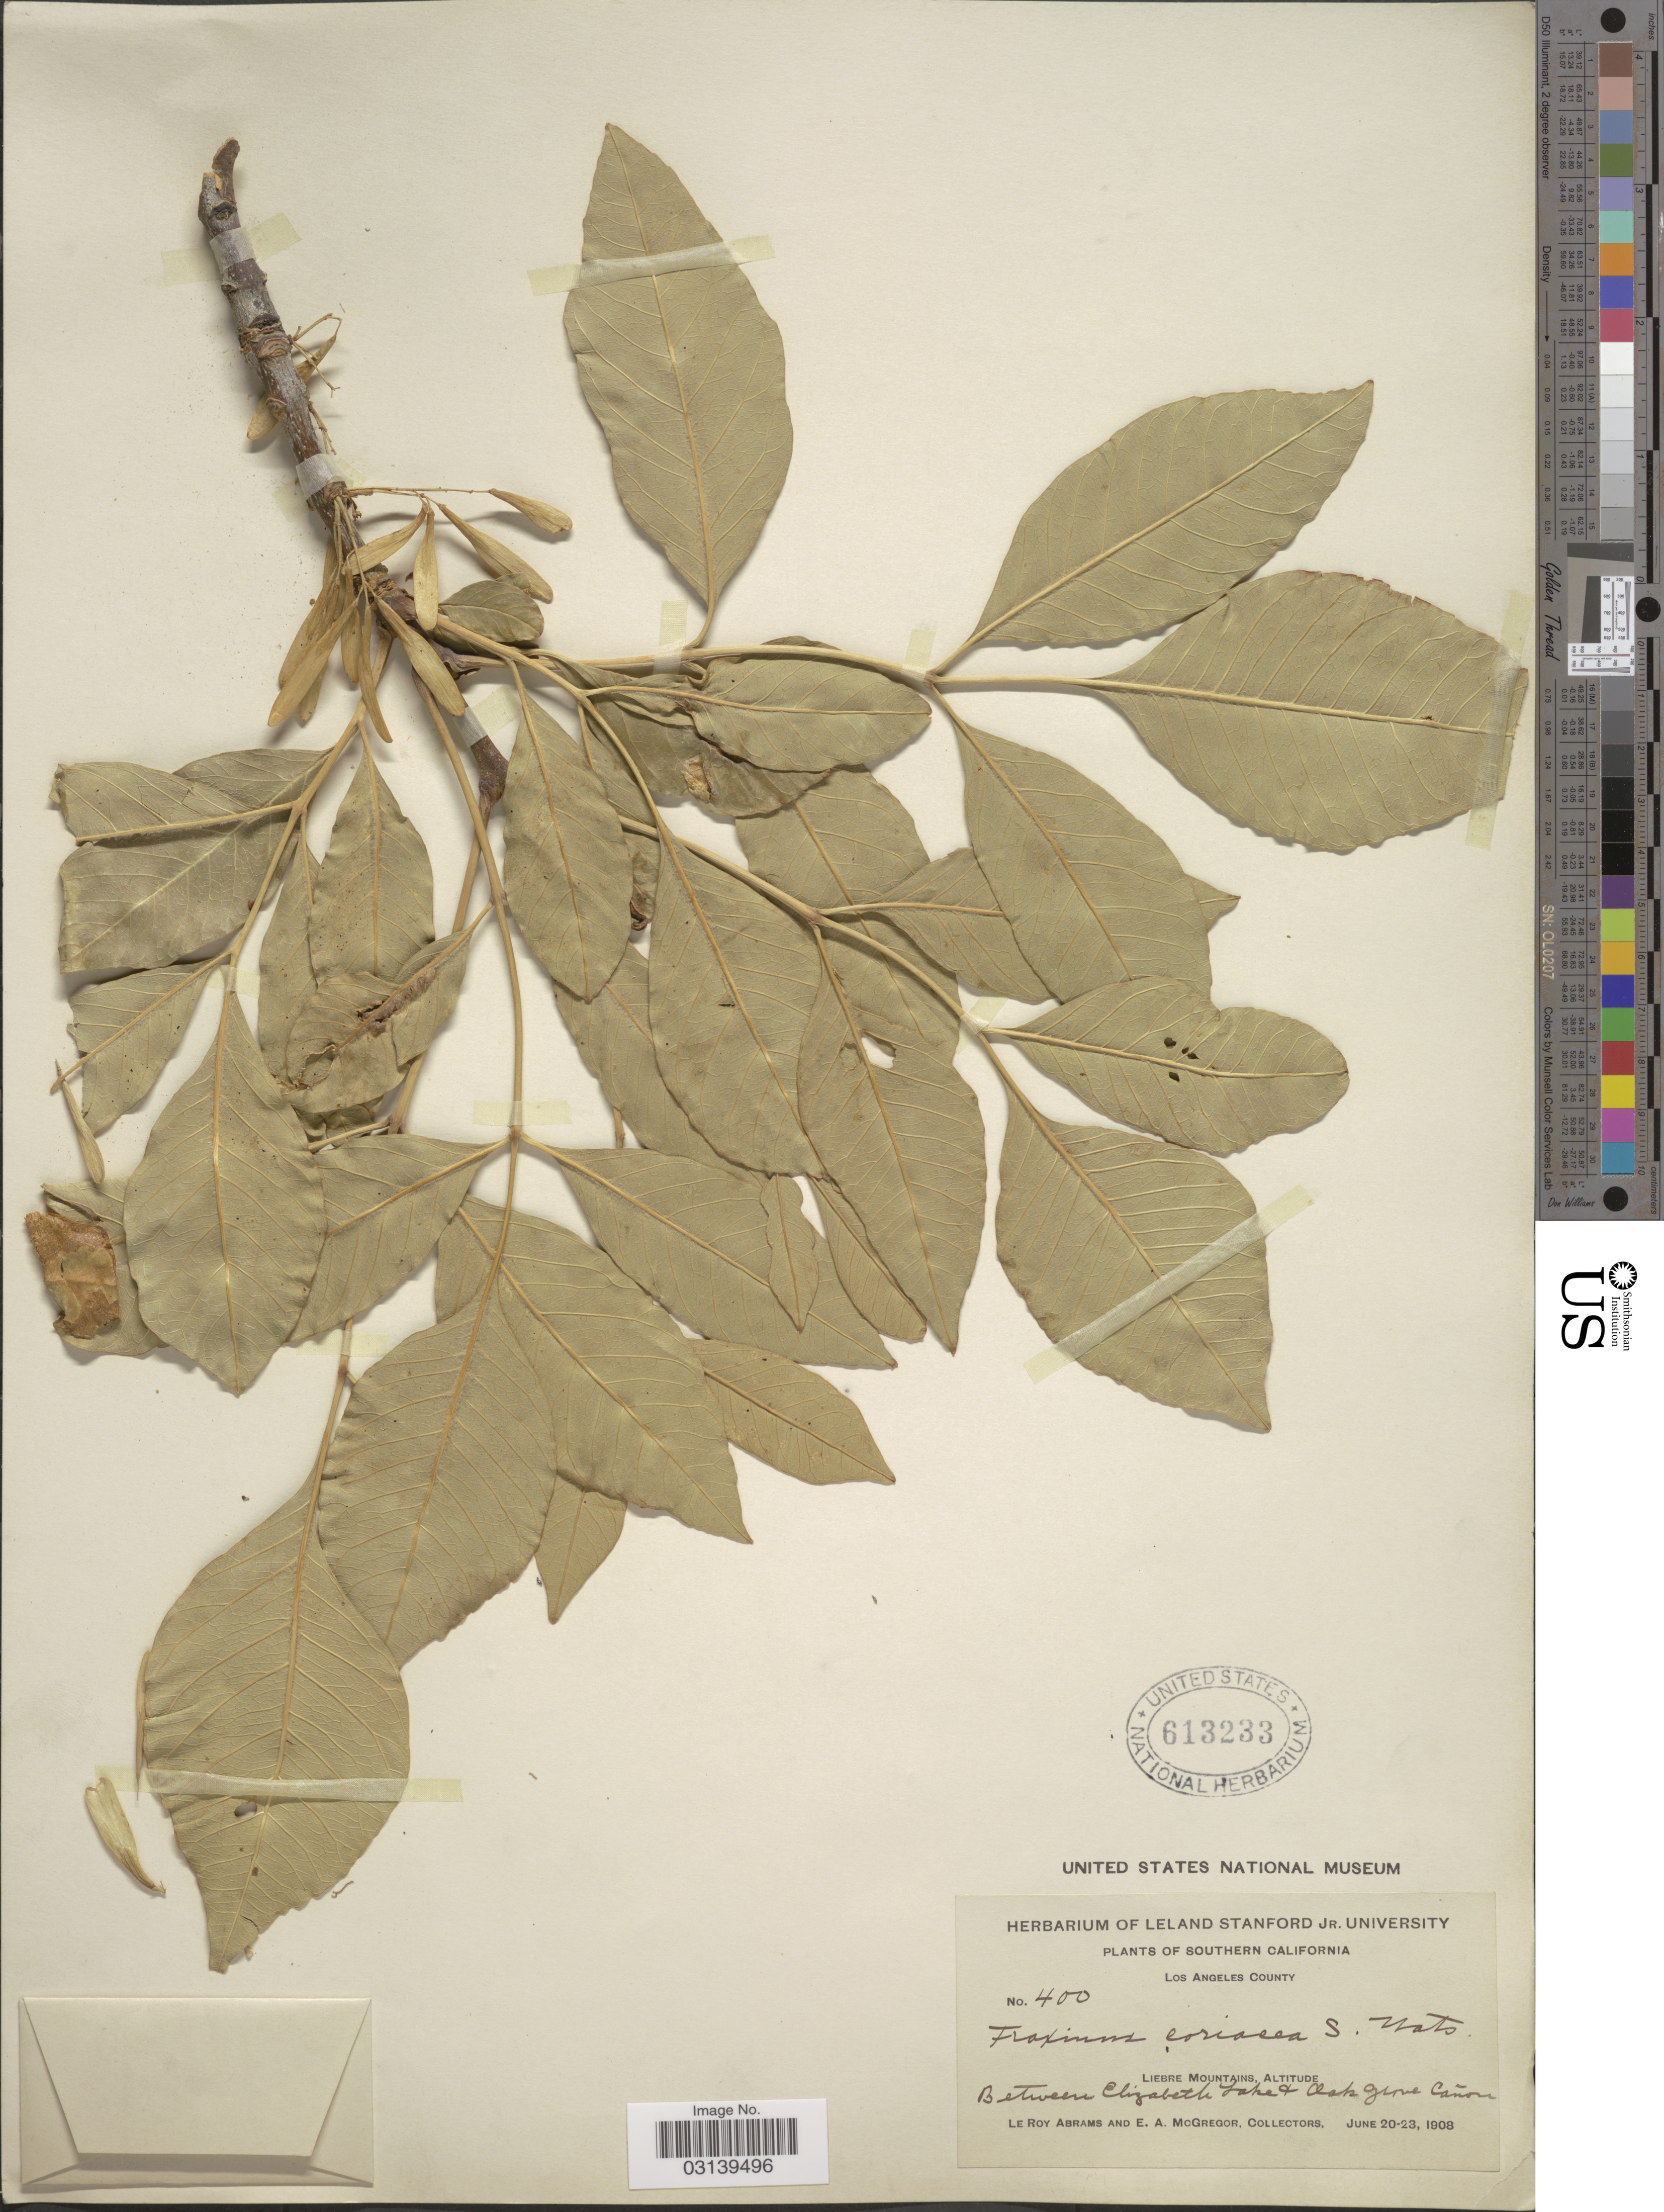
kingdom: Plantae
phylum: Tracheophyta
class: Magnoliopsida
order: Lamiales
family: Oleaceae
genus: Fraxinus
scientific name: Fraxinus velutina var. coriacea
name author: (S. Watson) Rehder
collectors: L. Abrams & E. A. McGregor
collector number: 400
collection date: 1908-06-20/1908-06-23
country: United States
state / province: California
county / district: Los Angeles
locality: Southern California, Los Angeles County, Liebre Mountains. Between Elizabeth Lake & Oak grove Cañon.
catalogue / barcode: US 613233